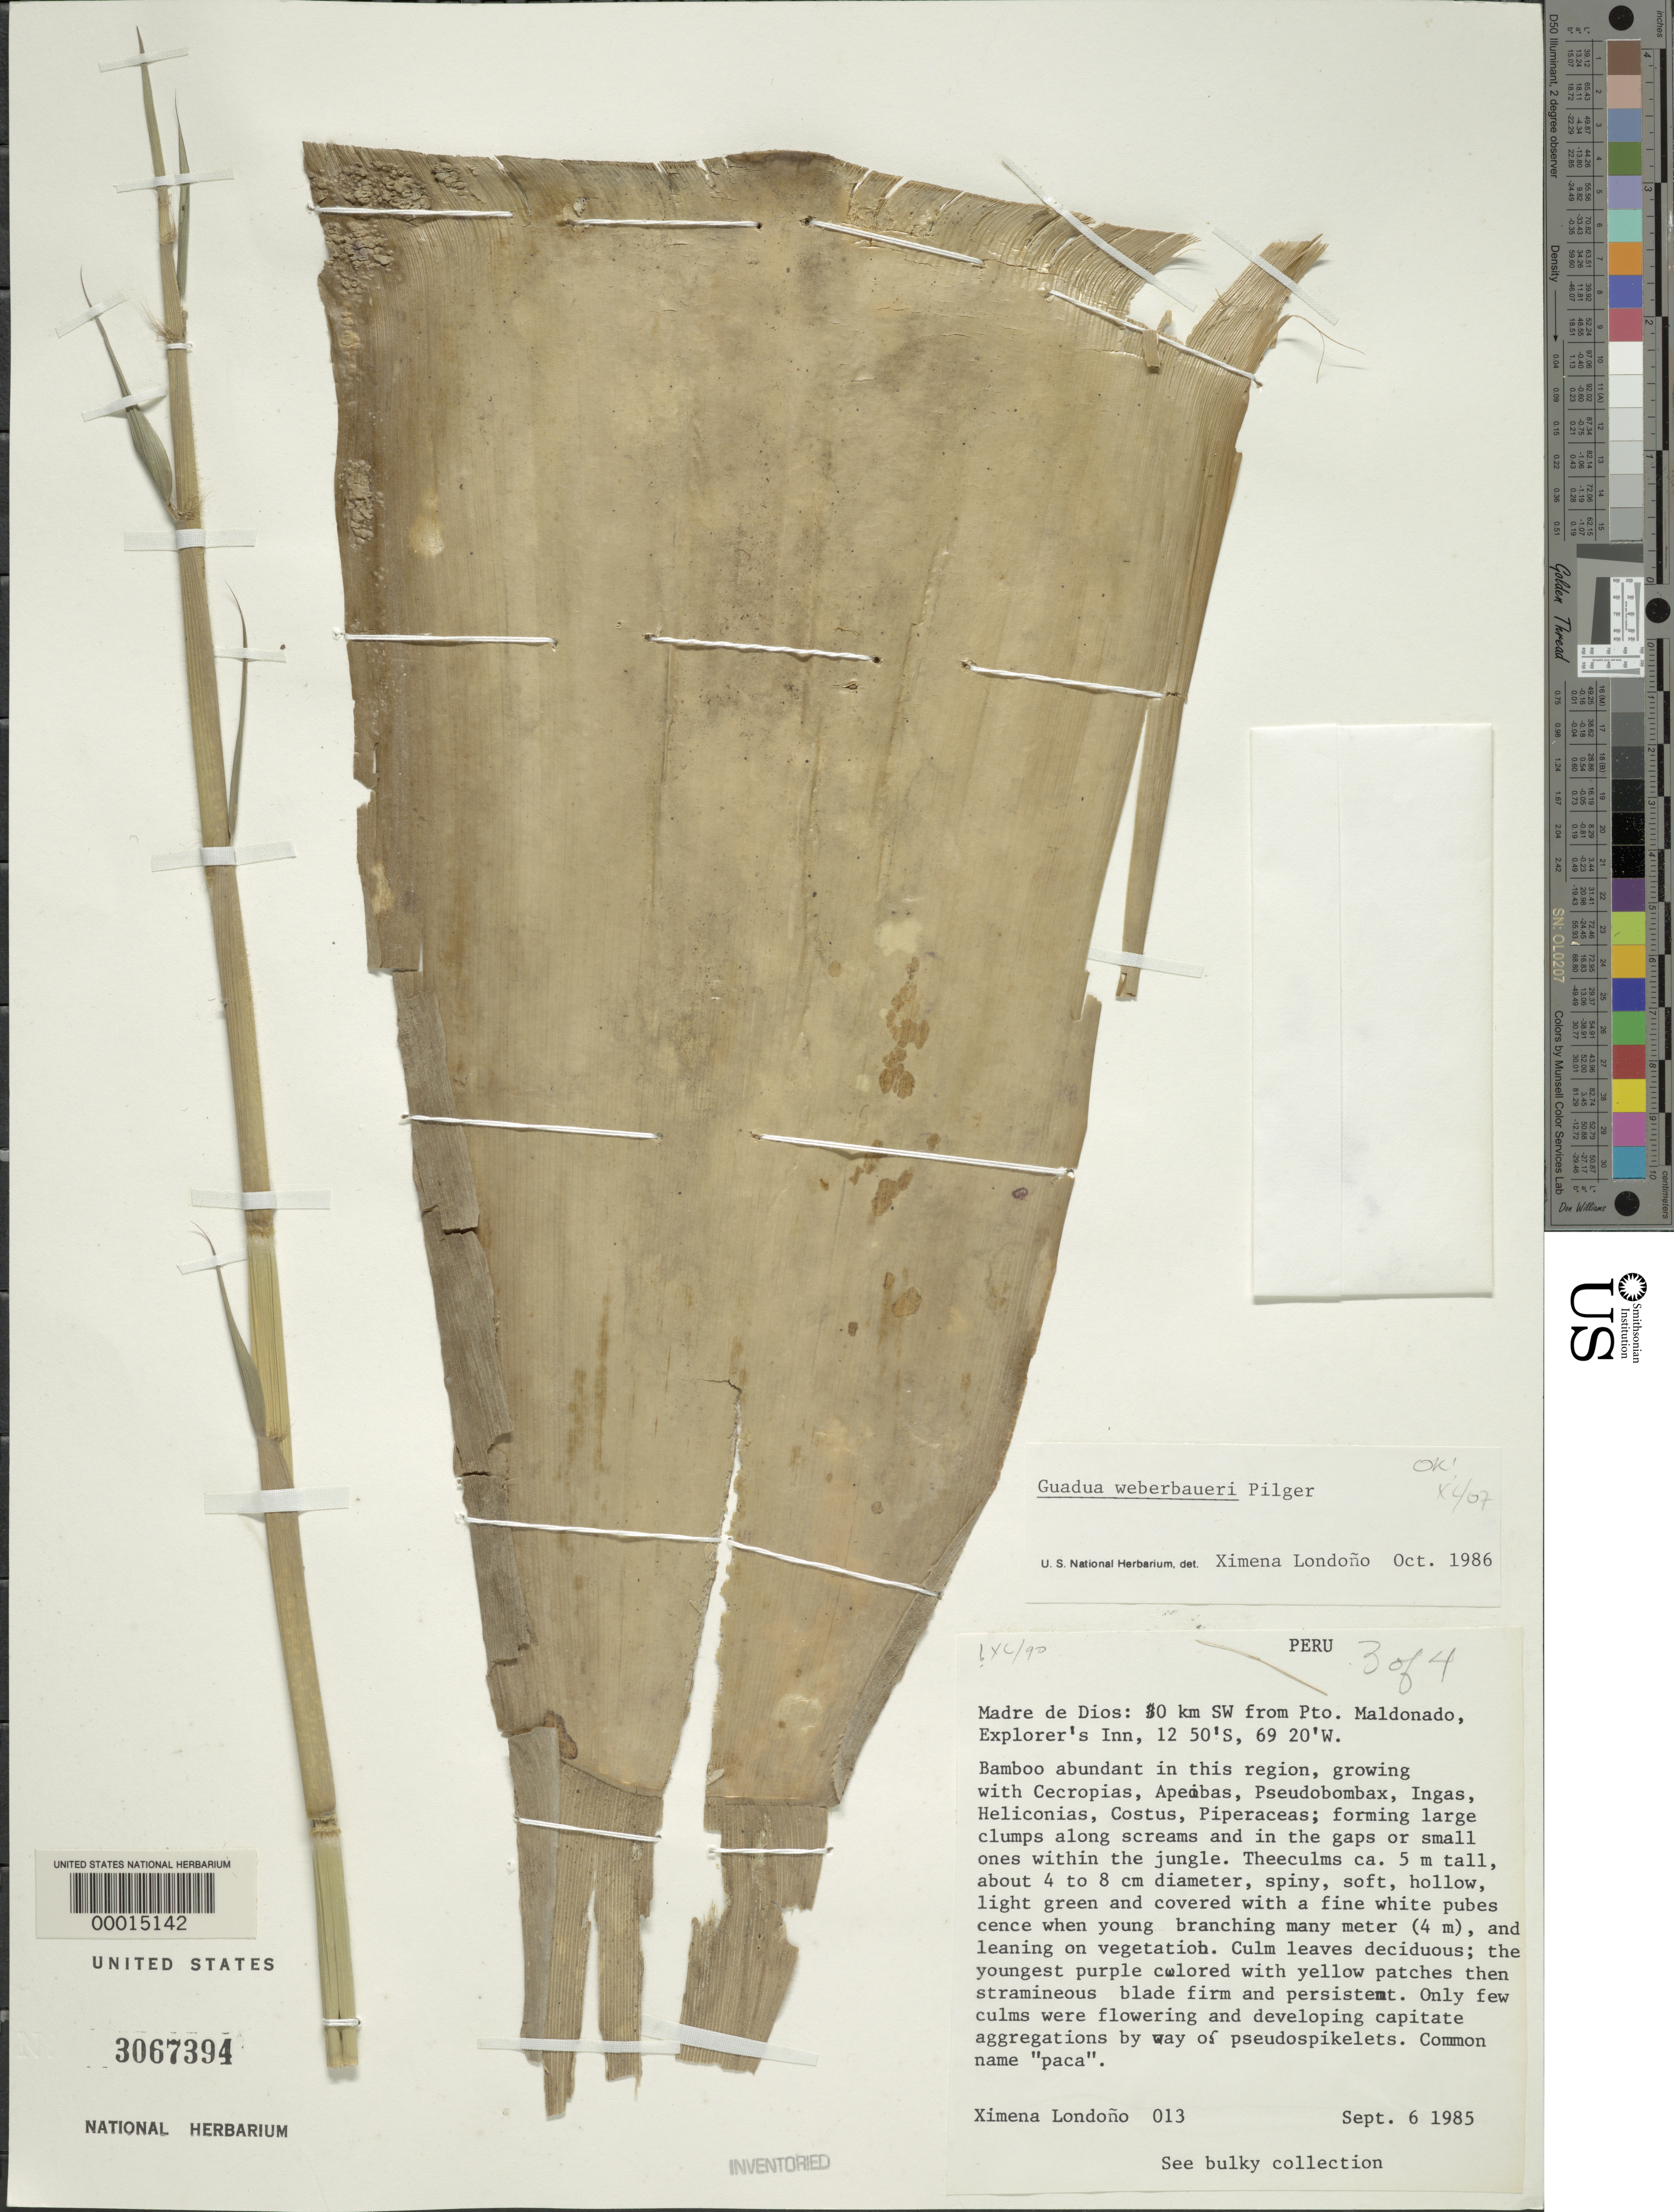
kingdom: Plantae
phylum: Tracheophyta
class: Liliopsida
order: Poales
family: Poaceae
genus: Guadua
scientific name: Guadua weberbaueri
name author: Pilg.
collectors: X. Londoño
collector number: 85-013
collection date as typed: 06 Sep 1985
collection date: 1985-09-06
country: Peru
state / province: Madre de Dios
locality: Maldonado, Explorer's Inn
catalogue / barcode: US 3067394